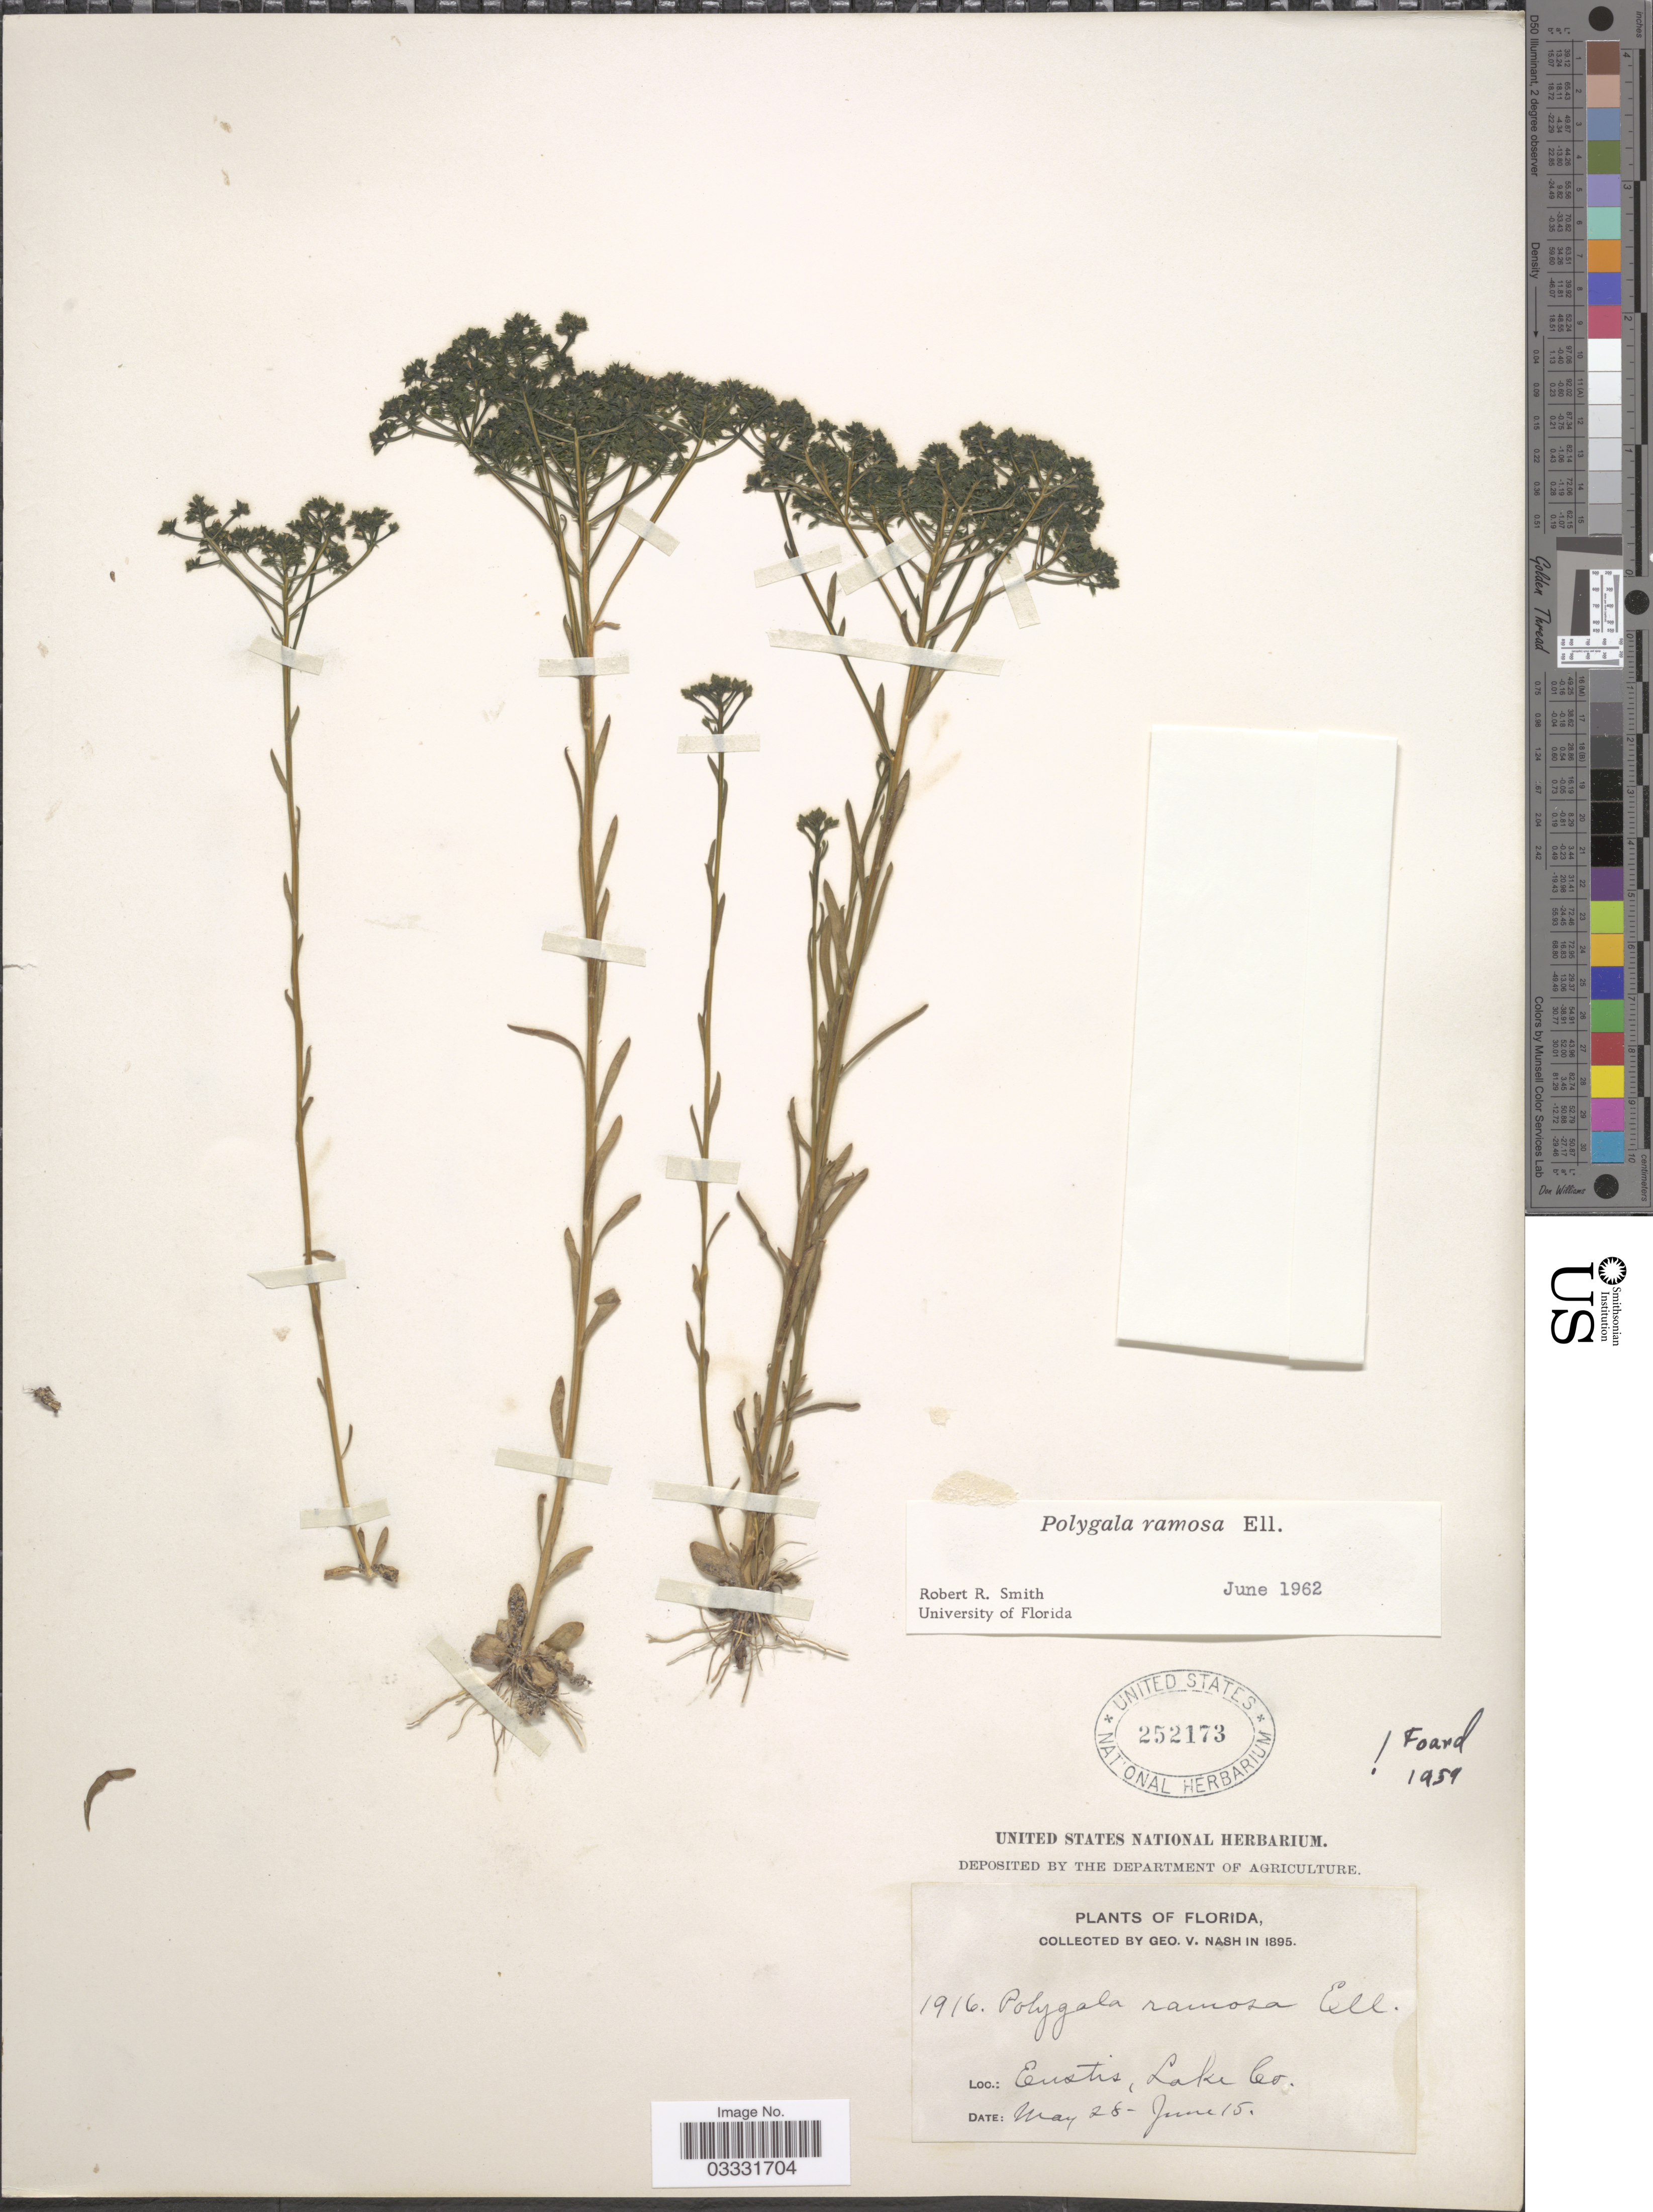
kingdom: Plantae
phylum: Tracheophyta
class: Magnoliopsida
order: Fabales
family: Polygalaceae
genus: Polygala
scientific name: Polygala ramosa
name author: Elliott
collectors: G. V. Nash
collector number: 1916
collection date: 1895-05-28/1895-06-15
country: United States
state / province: Florida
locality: Eustis, Lake Co.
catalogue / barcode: US 252173